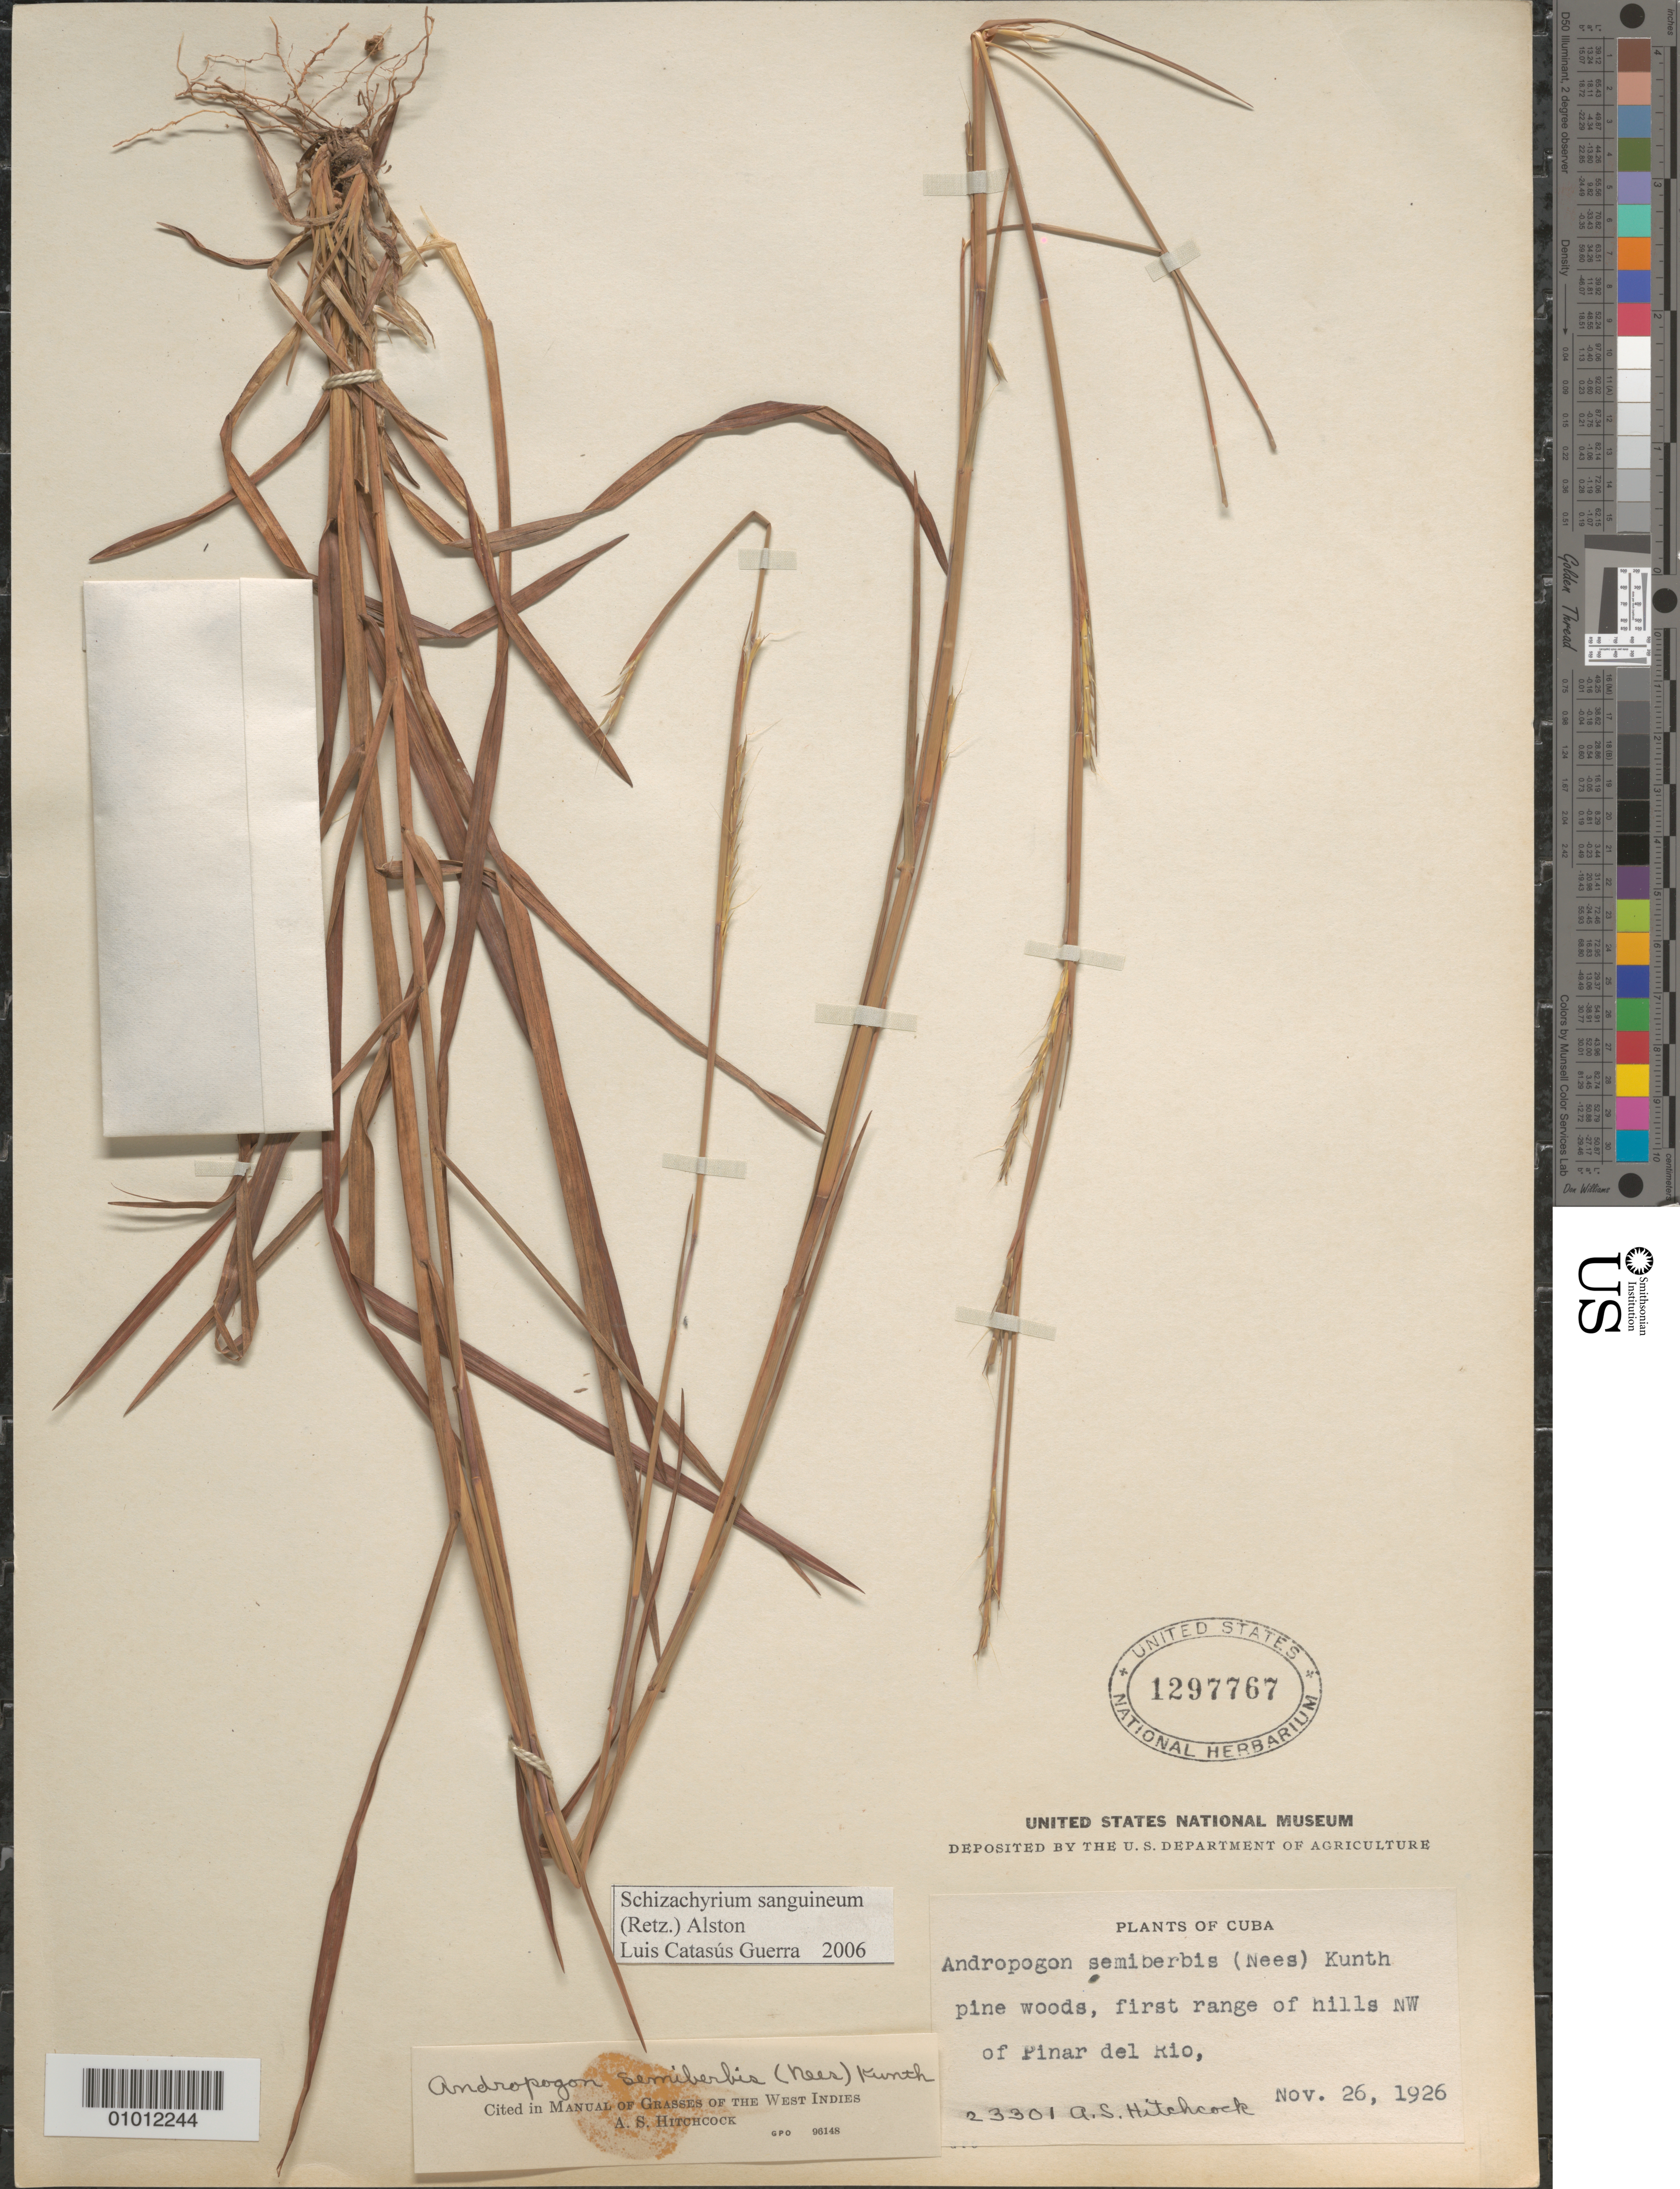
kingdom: Plantae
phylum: Tracheophyta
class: Liliopsida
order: Poales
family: Poaceae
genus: Schizachyrium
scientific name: Schizachyrium sanguineum var. sanguineum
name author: (Retz.) Alston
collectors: A. S. Hitchcock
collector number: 23301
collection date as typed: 26 Nov 1926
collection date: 1926-11-26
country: Cuba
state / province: Pinar del Rio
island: Cuba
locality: Pine woods, first range of hills NW of Pinar del Rio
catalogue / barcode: US 1297767